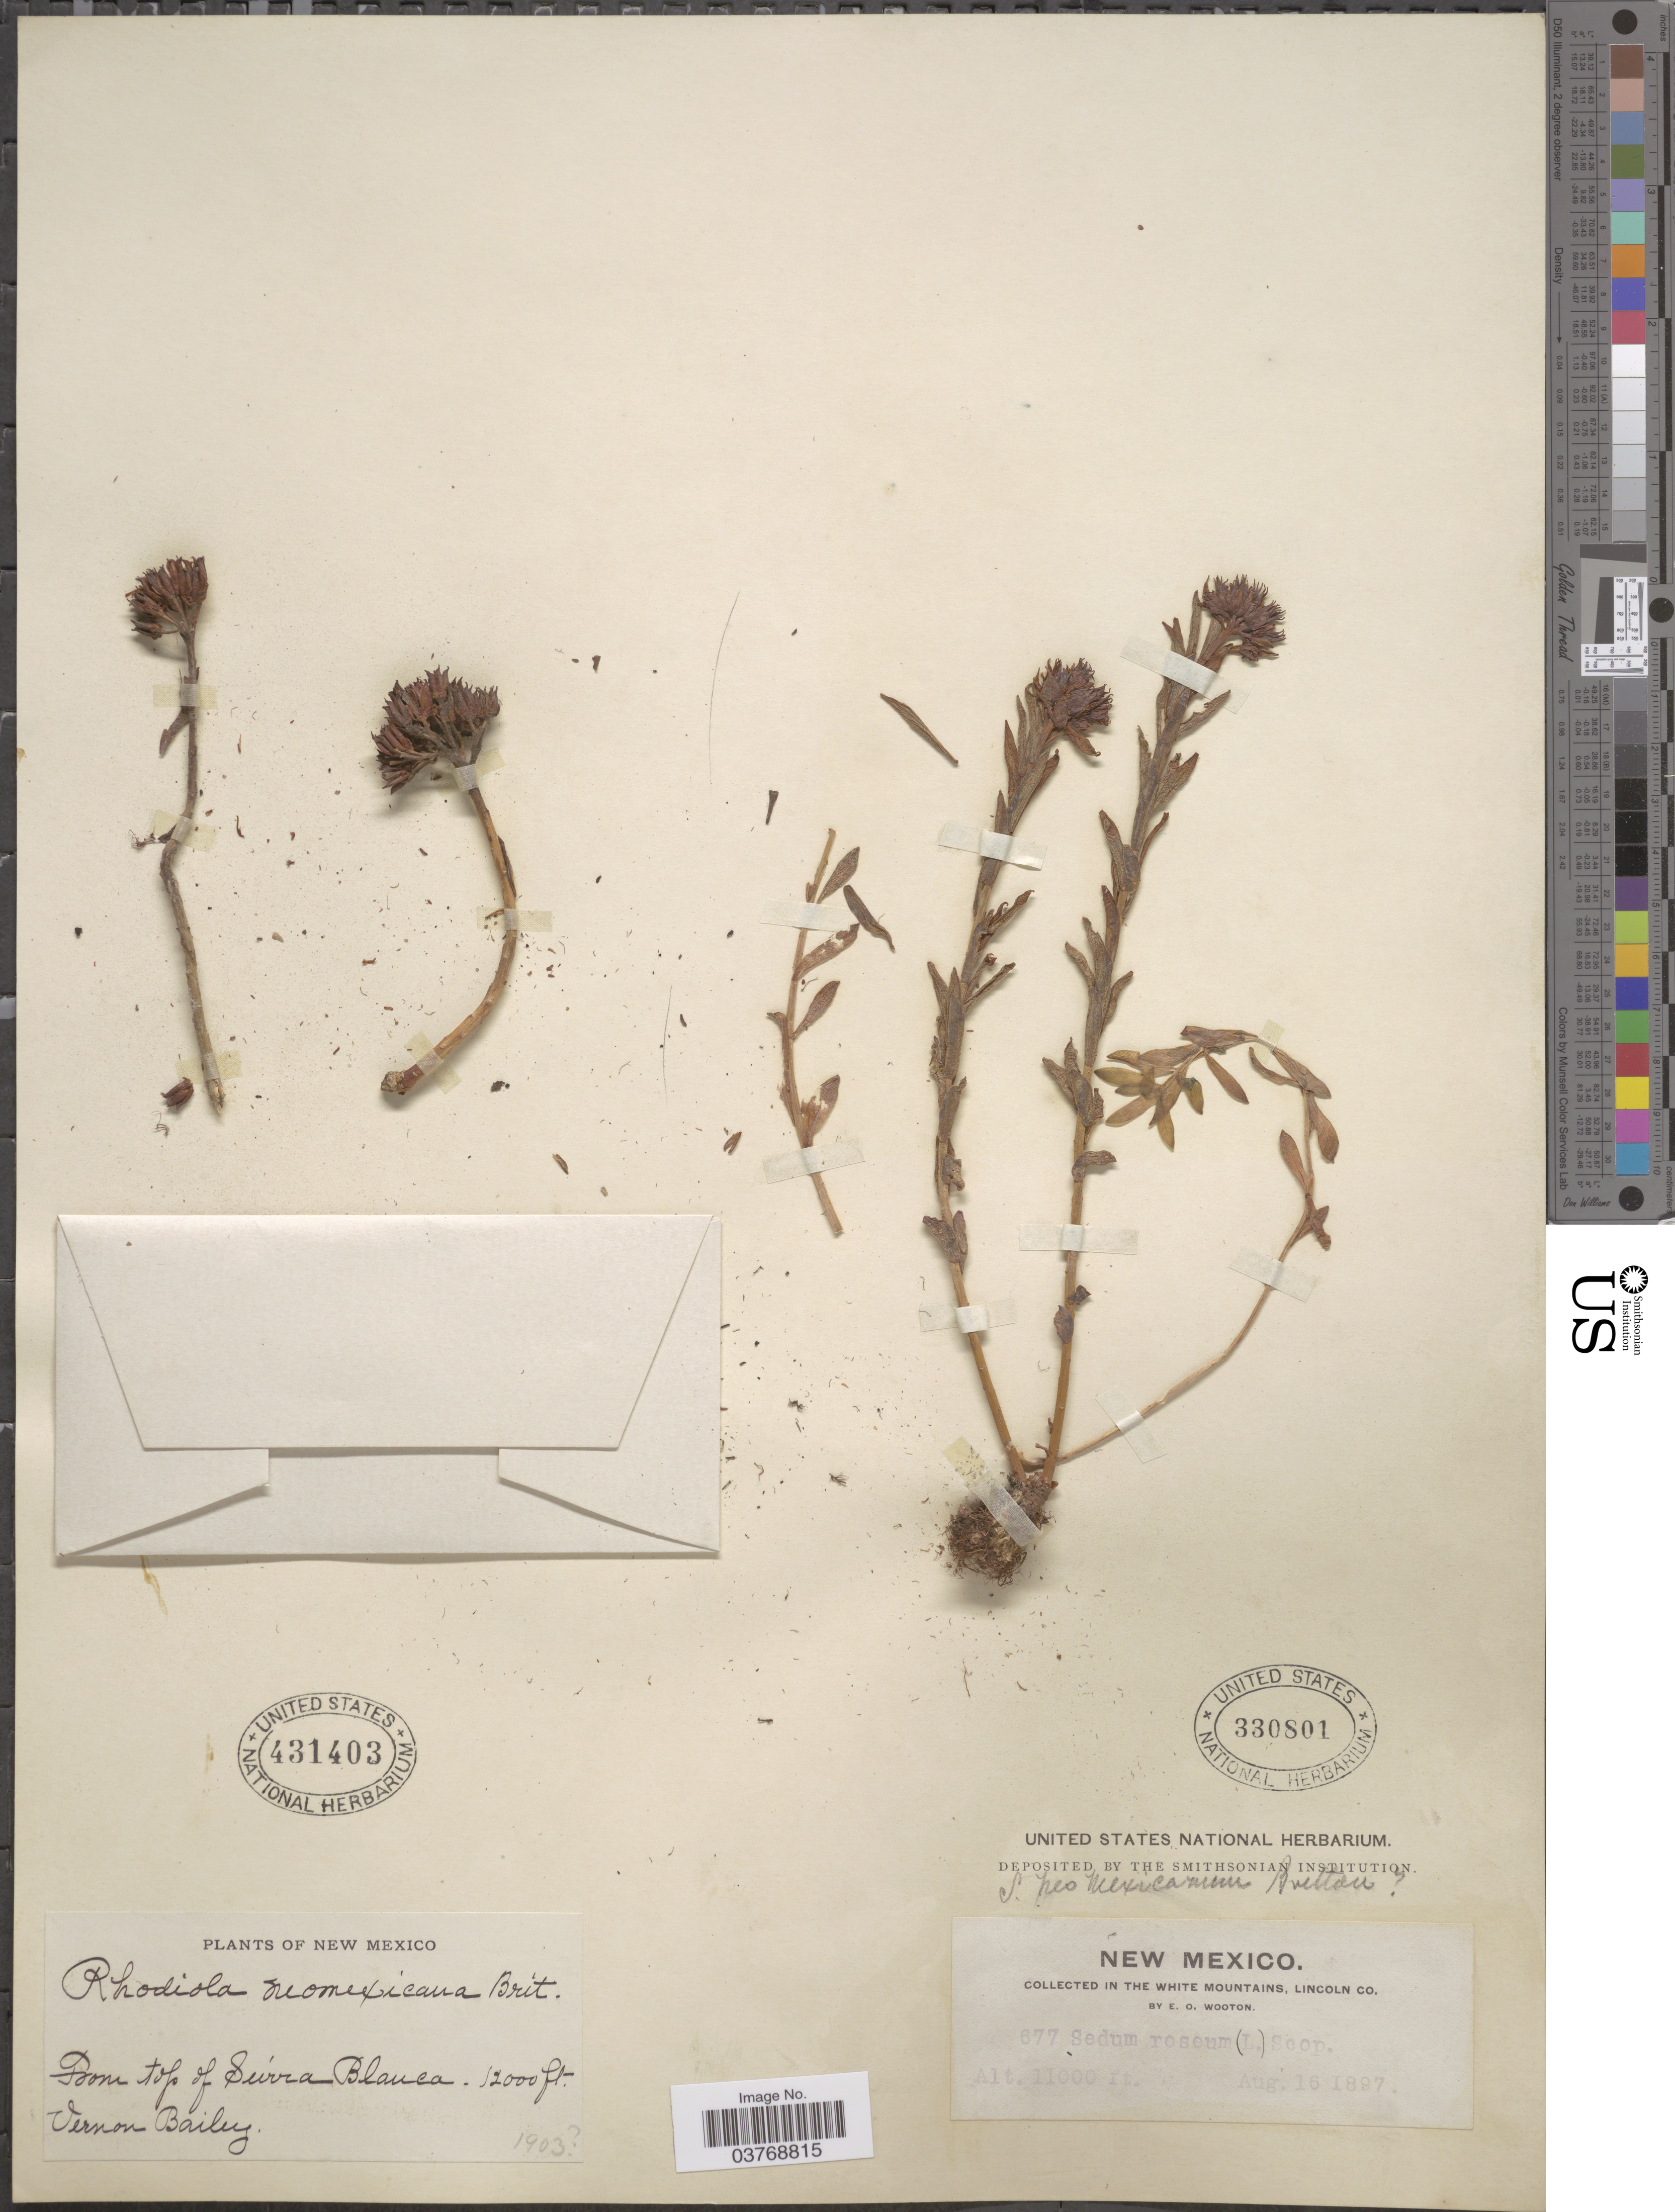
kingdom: Plantae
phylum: Tracheophyta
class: Magnoliopsida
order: Saxifragales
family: Crassulaceae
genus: Rhodiola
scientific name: Rhodiola integrifolia subsp. neomexicana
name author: (Britton) Kartesz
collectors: E. O. Wooton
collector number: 677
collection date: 1897-08-16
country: United States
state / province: New Mexico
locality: In the White Mountains, Lincoln Co.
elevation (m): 3353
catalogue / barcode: US 330801-2